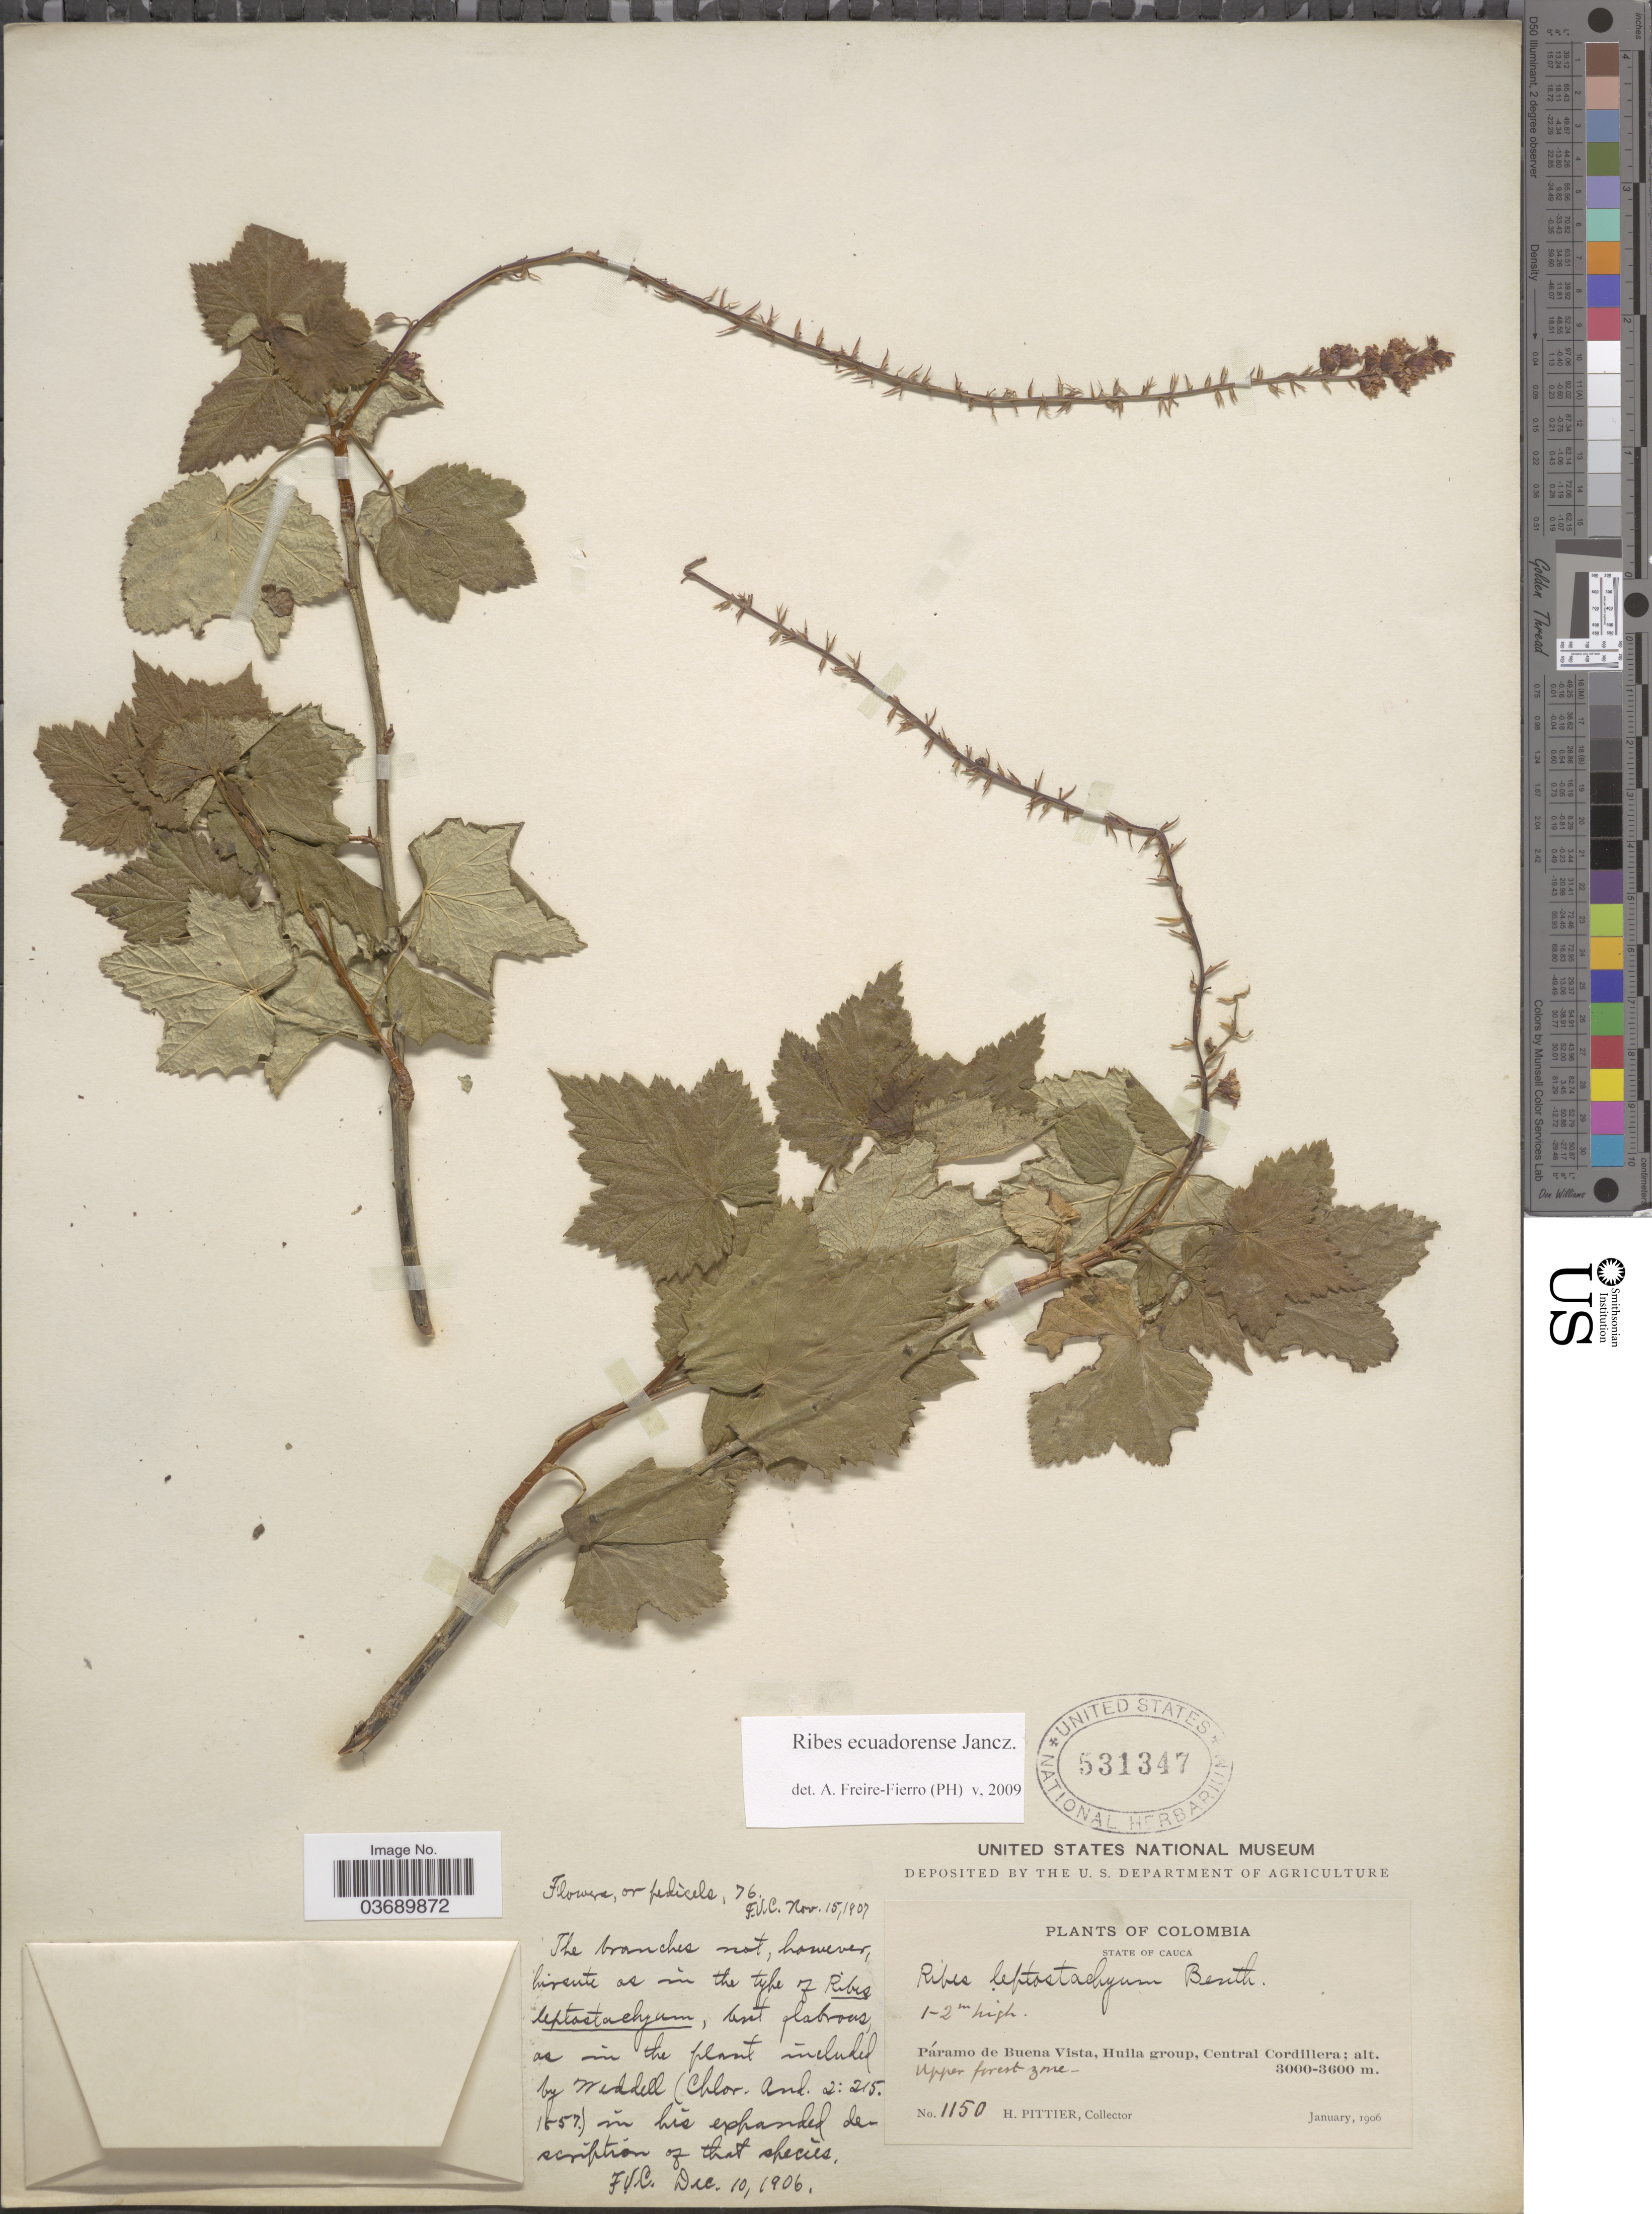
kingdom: Plantae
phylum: Tracheophyta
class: Magnoliopsida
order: Saxifragales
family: Grossulariaceae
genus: Ribes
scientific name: Ribes ecuadorense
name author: Jancz.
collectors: H. F. Pittier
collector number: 1150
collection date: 1906-01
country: Colombia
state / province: Cauca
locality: Páramo de Buena Vista, Huila group, Central Cordillera. Upper forest zone.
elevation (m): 3000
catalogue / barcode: US 531347